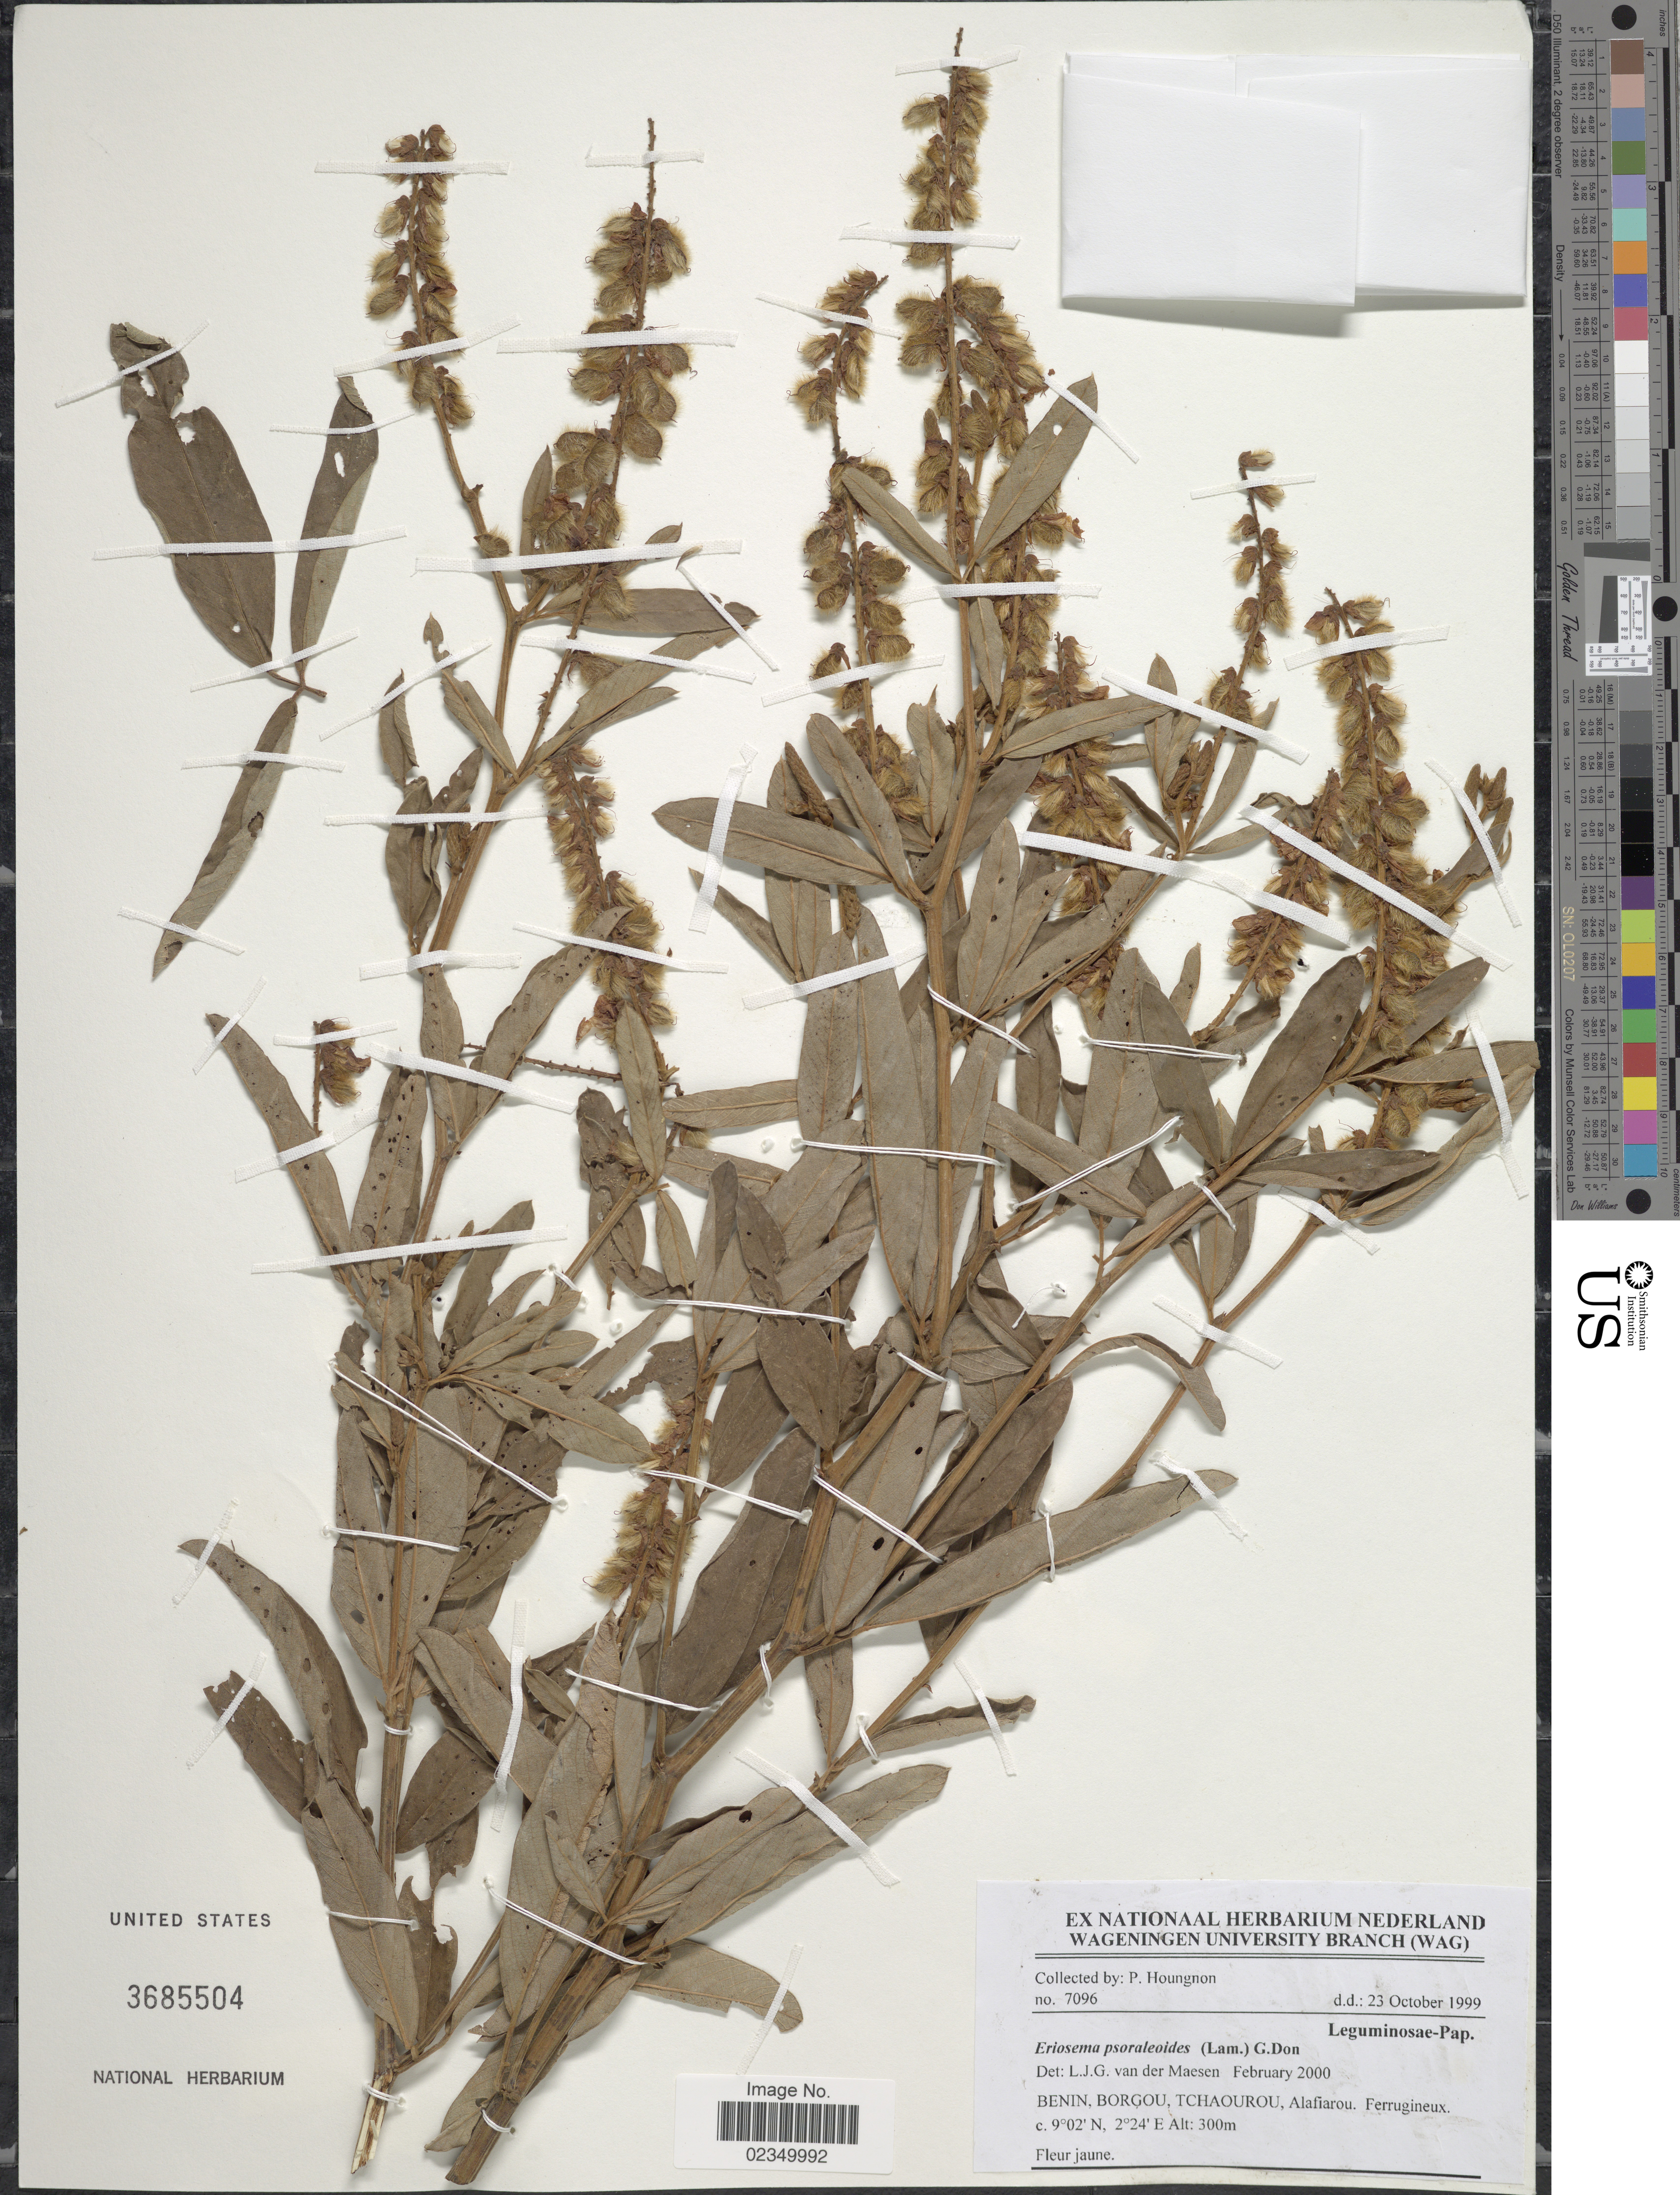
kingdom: Plantae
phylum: Tracheophyta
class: Magnoliopsida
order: Fabales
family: Fabaceae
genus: Eriosema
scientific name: Eriosema psoraloides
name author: (Lam.) G. Don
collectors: P. Houngnon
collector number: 7096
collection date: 1999-10-23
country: Benin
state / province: Borgou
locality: Benin, Borgou, Tchaourou, Alafiarou, Ferrugineux.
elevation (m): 300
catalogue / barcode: US 3685504